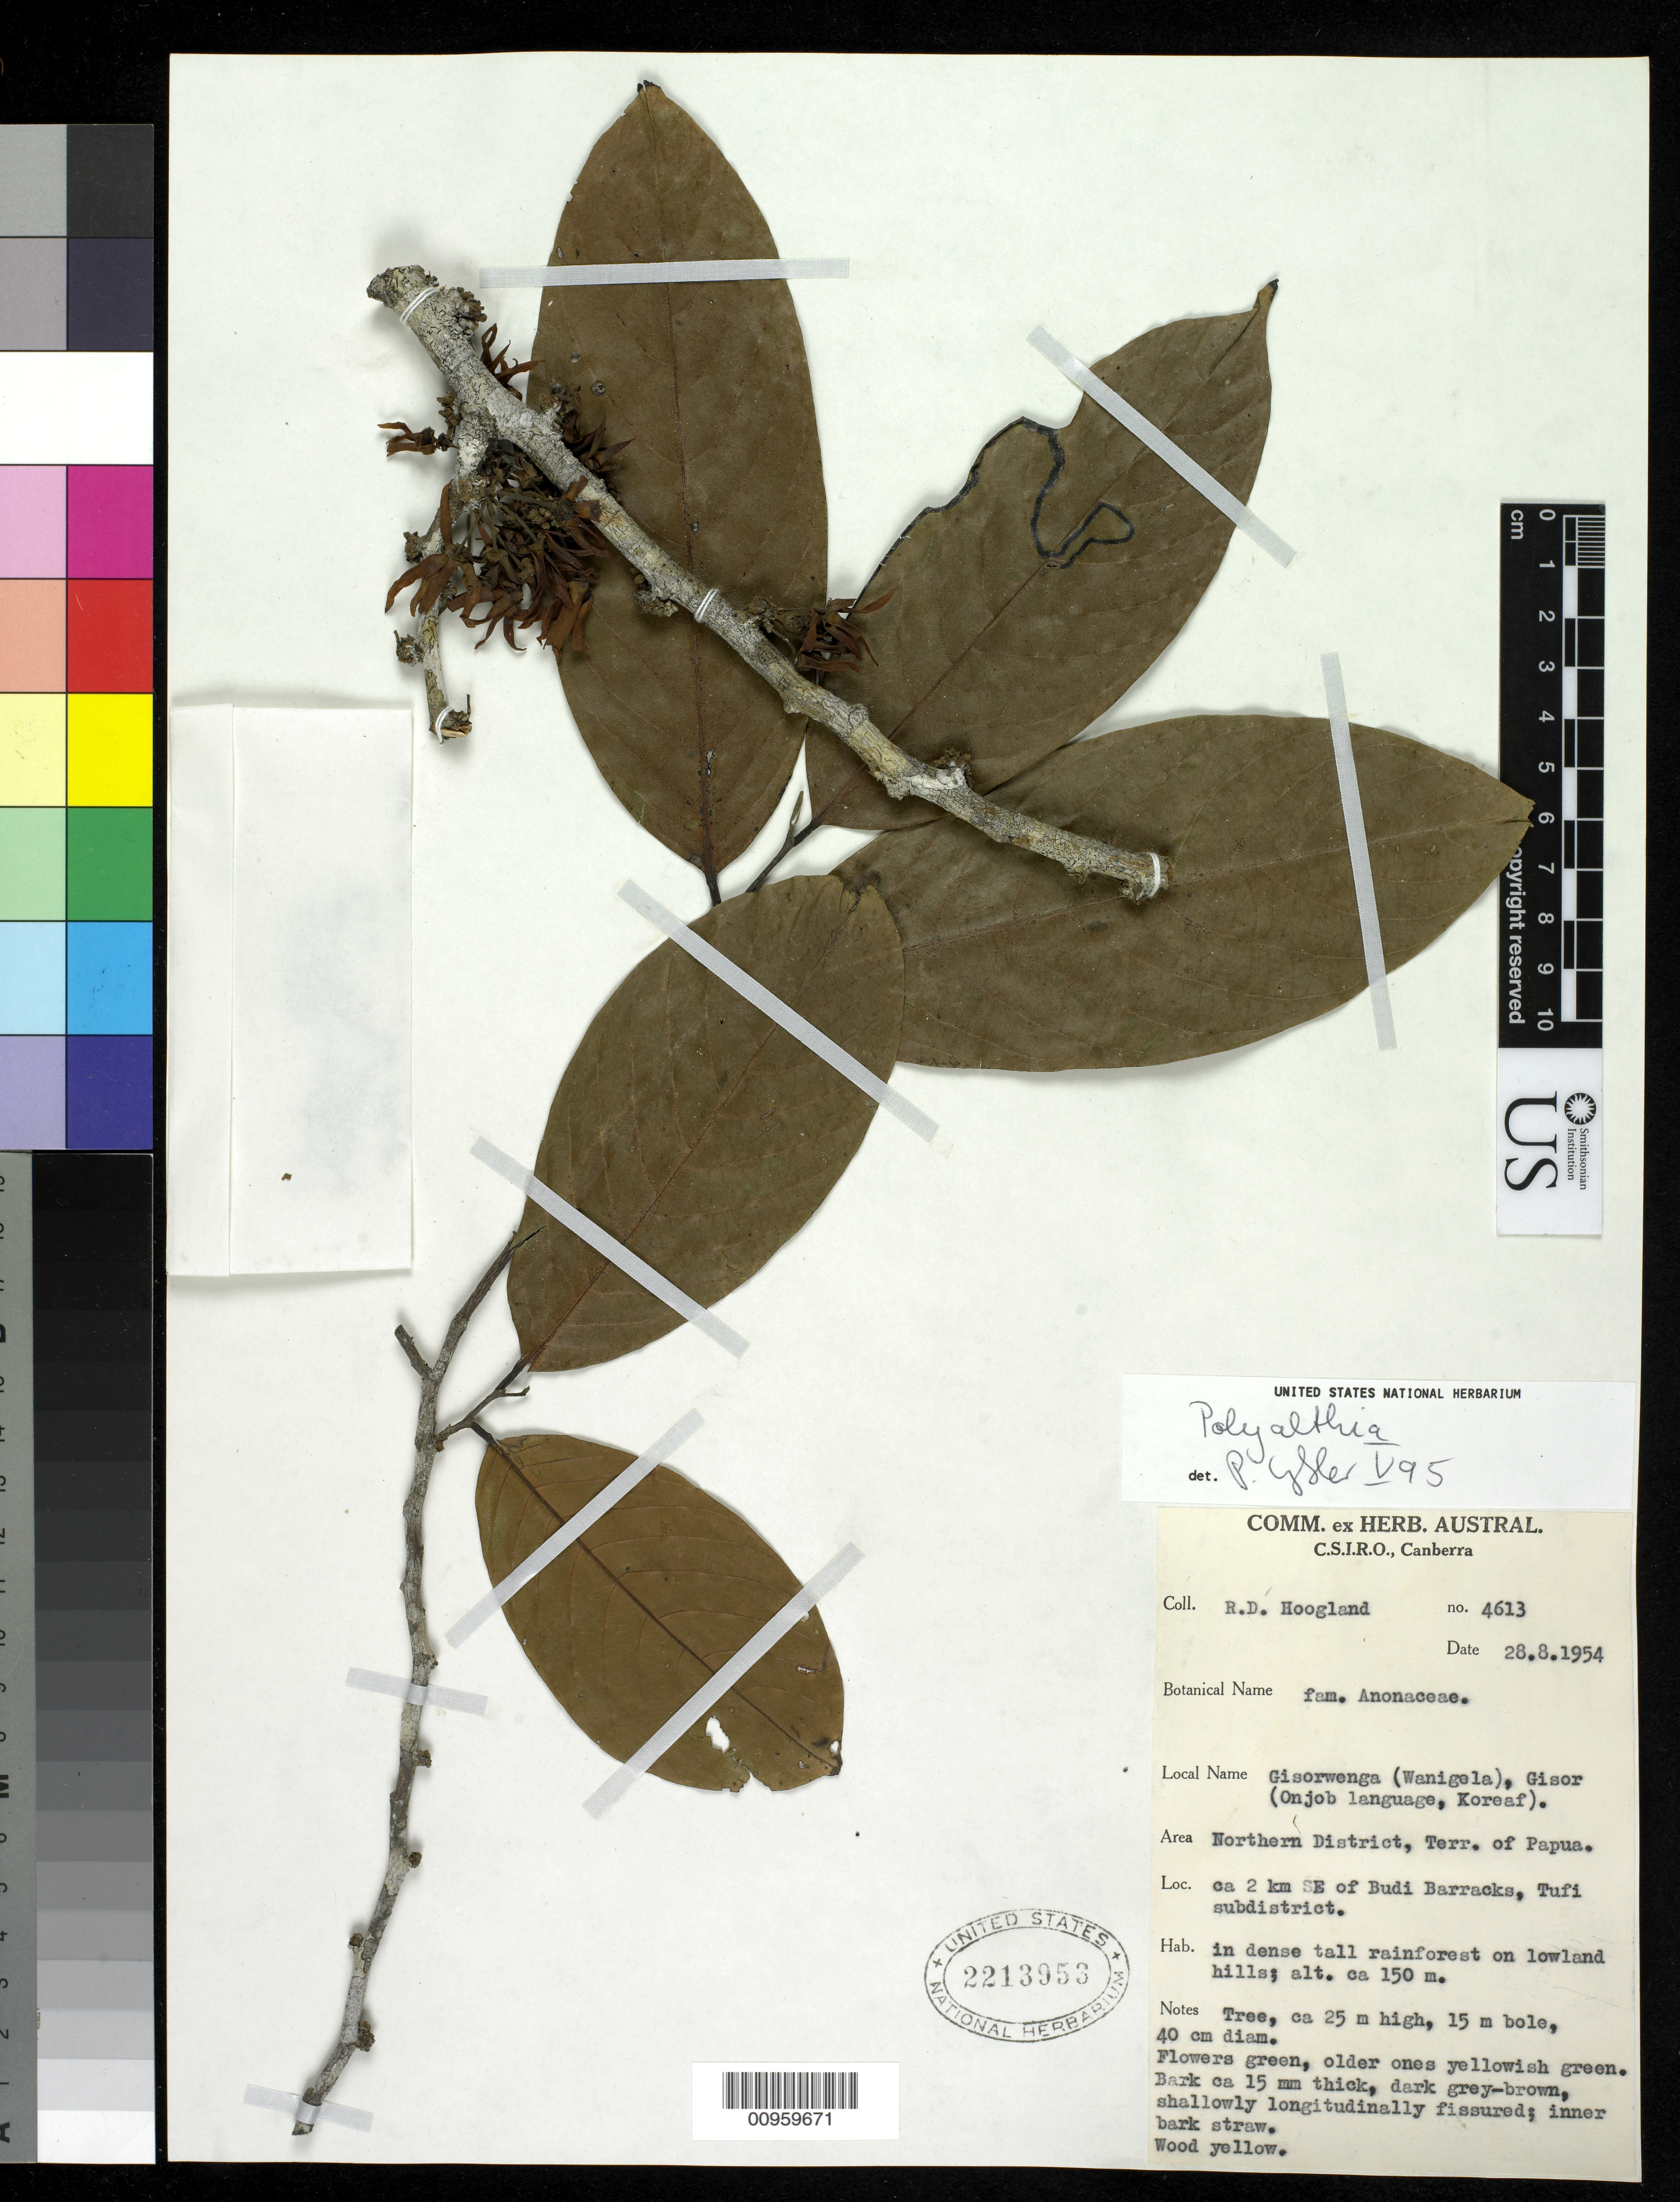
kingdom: Plantae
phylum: Tracheophyta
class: Magnoliopsida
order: Magnoliales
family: Annonaceae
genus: Polyalthia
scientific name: Polyalthia sp.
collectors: R. D. Hoogland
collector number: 4613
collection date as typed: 28 Aug 1954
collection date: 1954-08-28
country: Papua New Guinea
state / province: Northern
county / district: Tufi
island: New Guinea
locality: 2 km SE of Budi Barracks, Tufi subdistrict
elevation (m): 150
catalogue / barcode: US 2213953